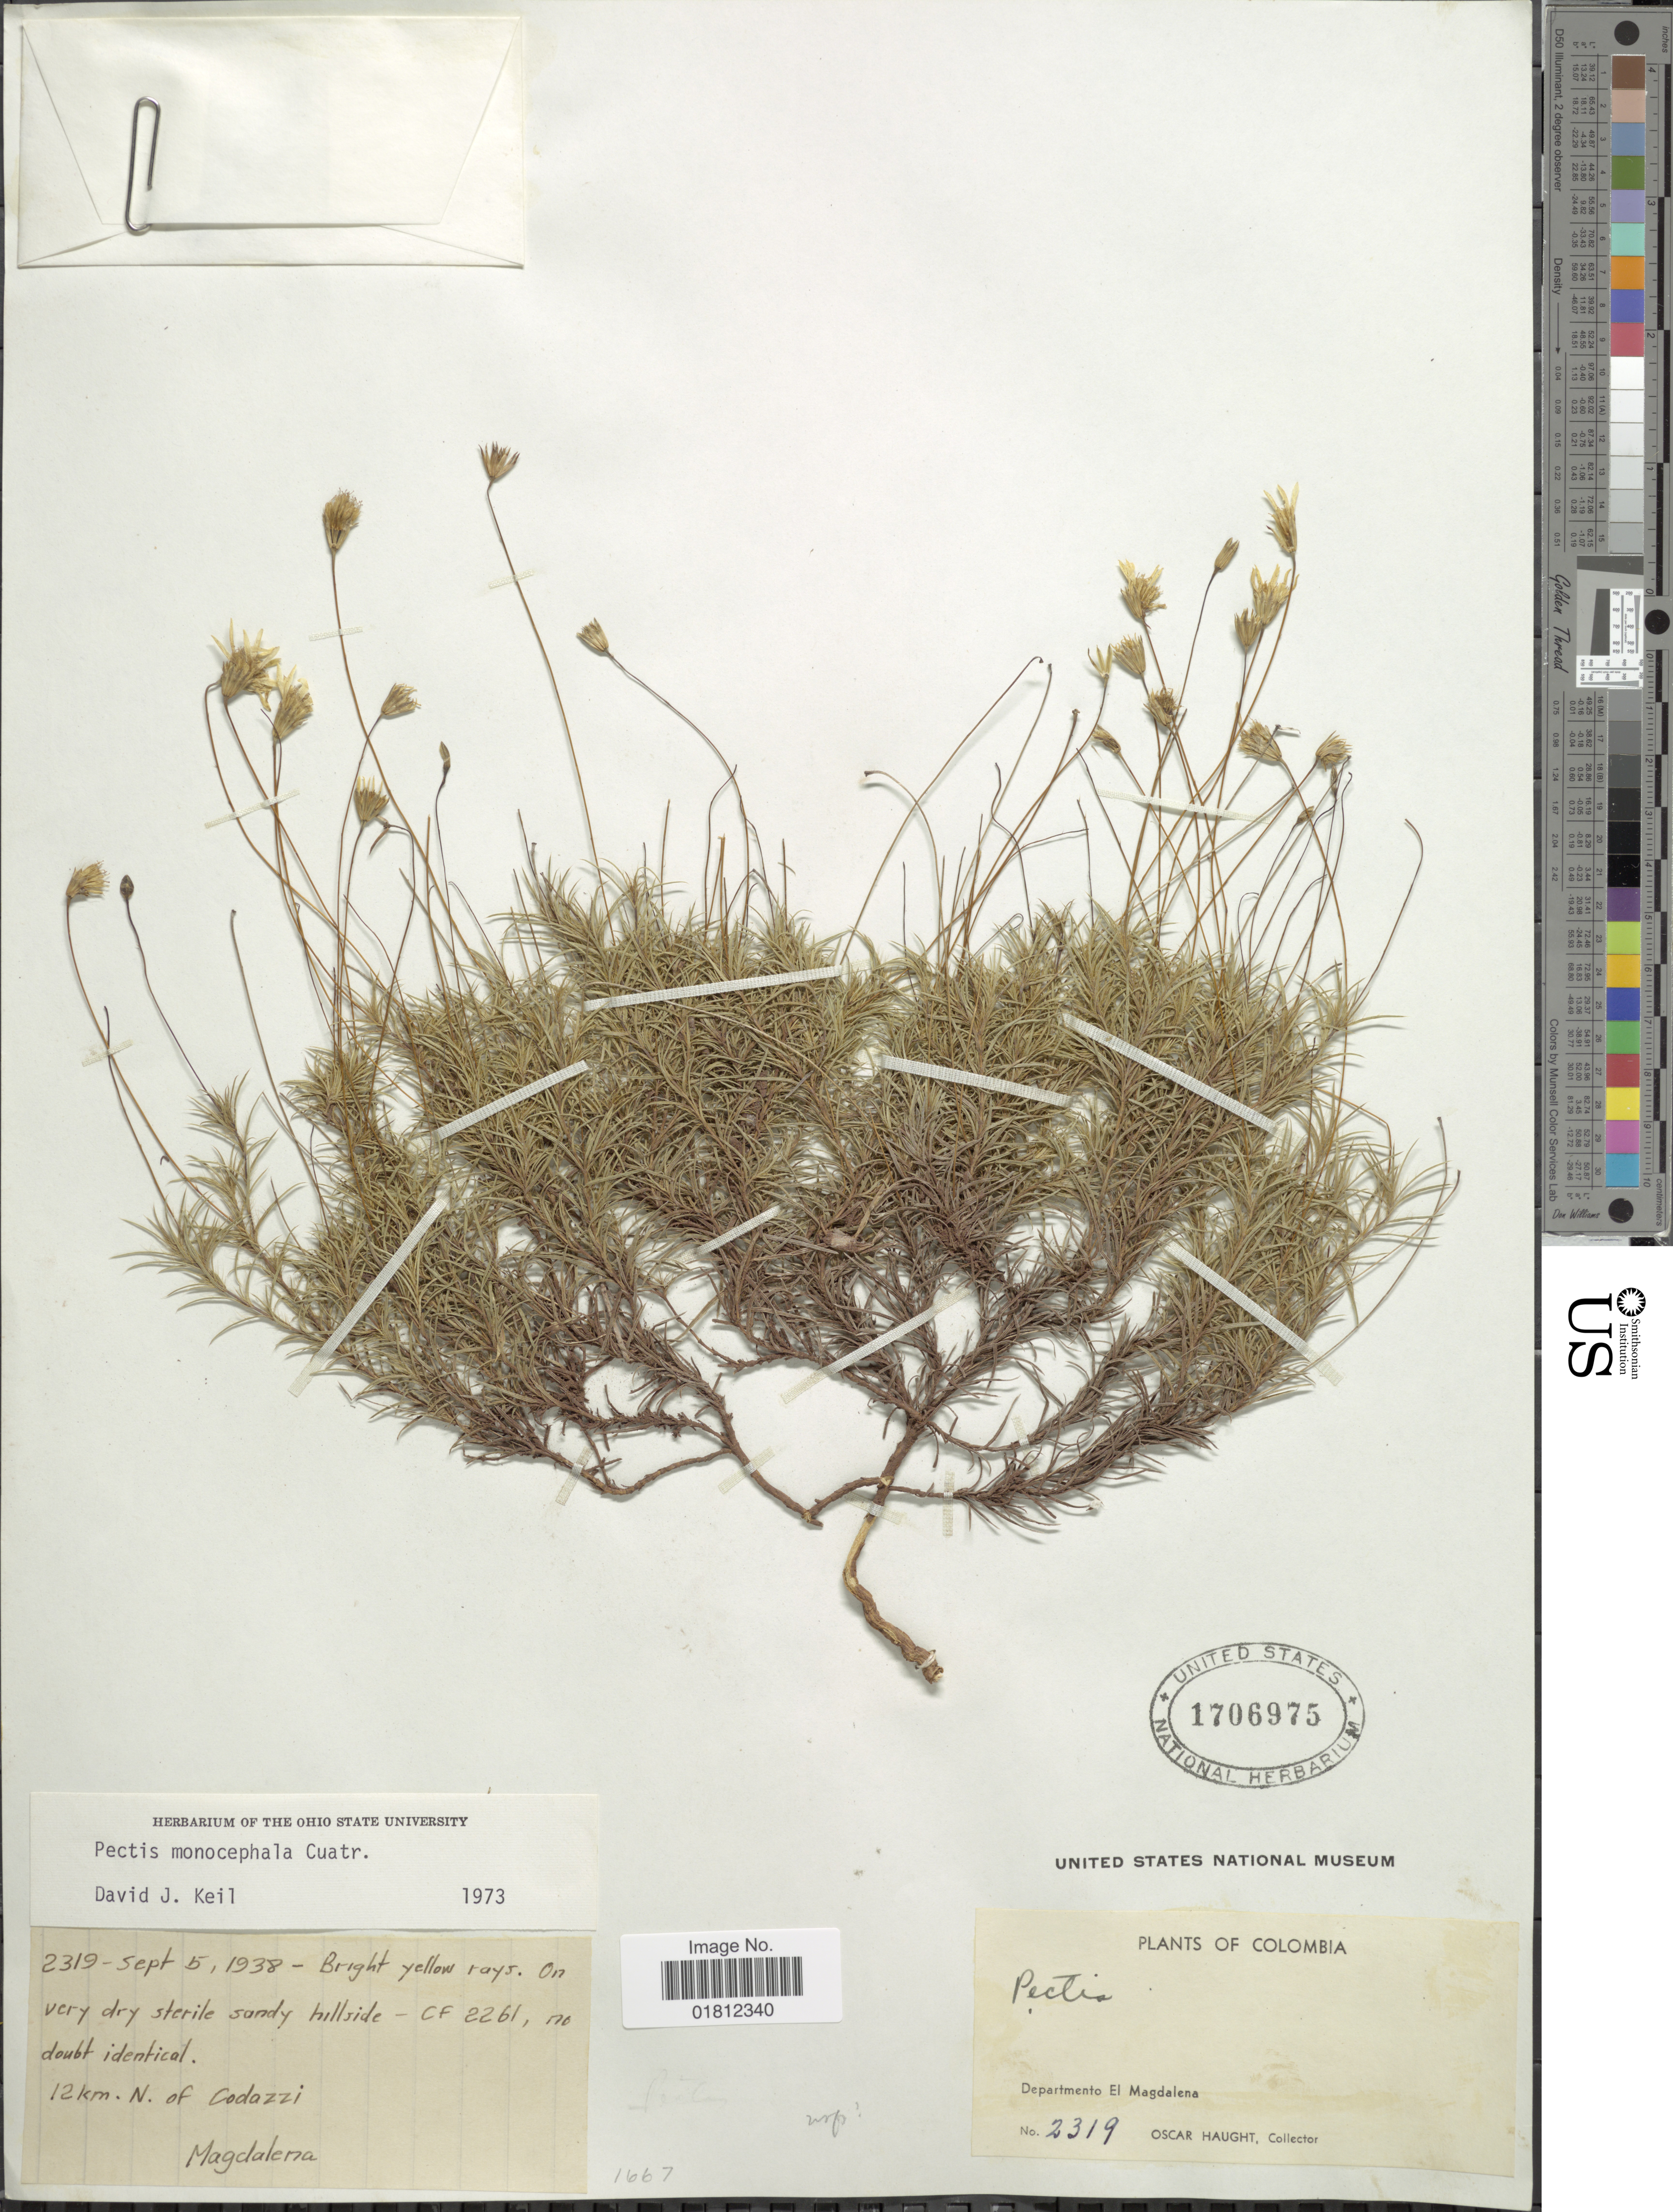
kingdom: Plantae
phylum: Tracheophyta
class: Magnoliopsida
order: Asterales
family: Asteraceae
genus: Pectis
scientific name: Pectis monocephala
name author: Cuatrec.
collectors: O. Haught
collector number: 2319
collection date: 1938-09-05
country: Colombia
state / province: Magdalena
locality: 12 km. N. of Codazzi. Departmento El Magdalena.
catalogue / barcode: US 1706975